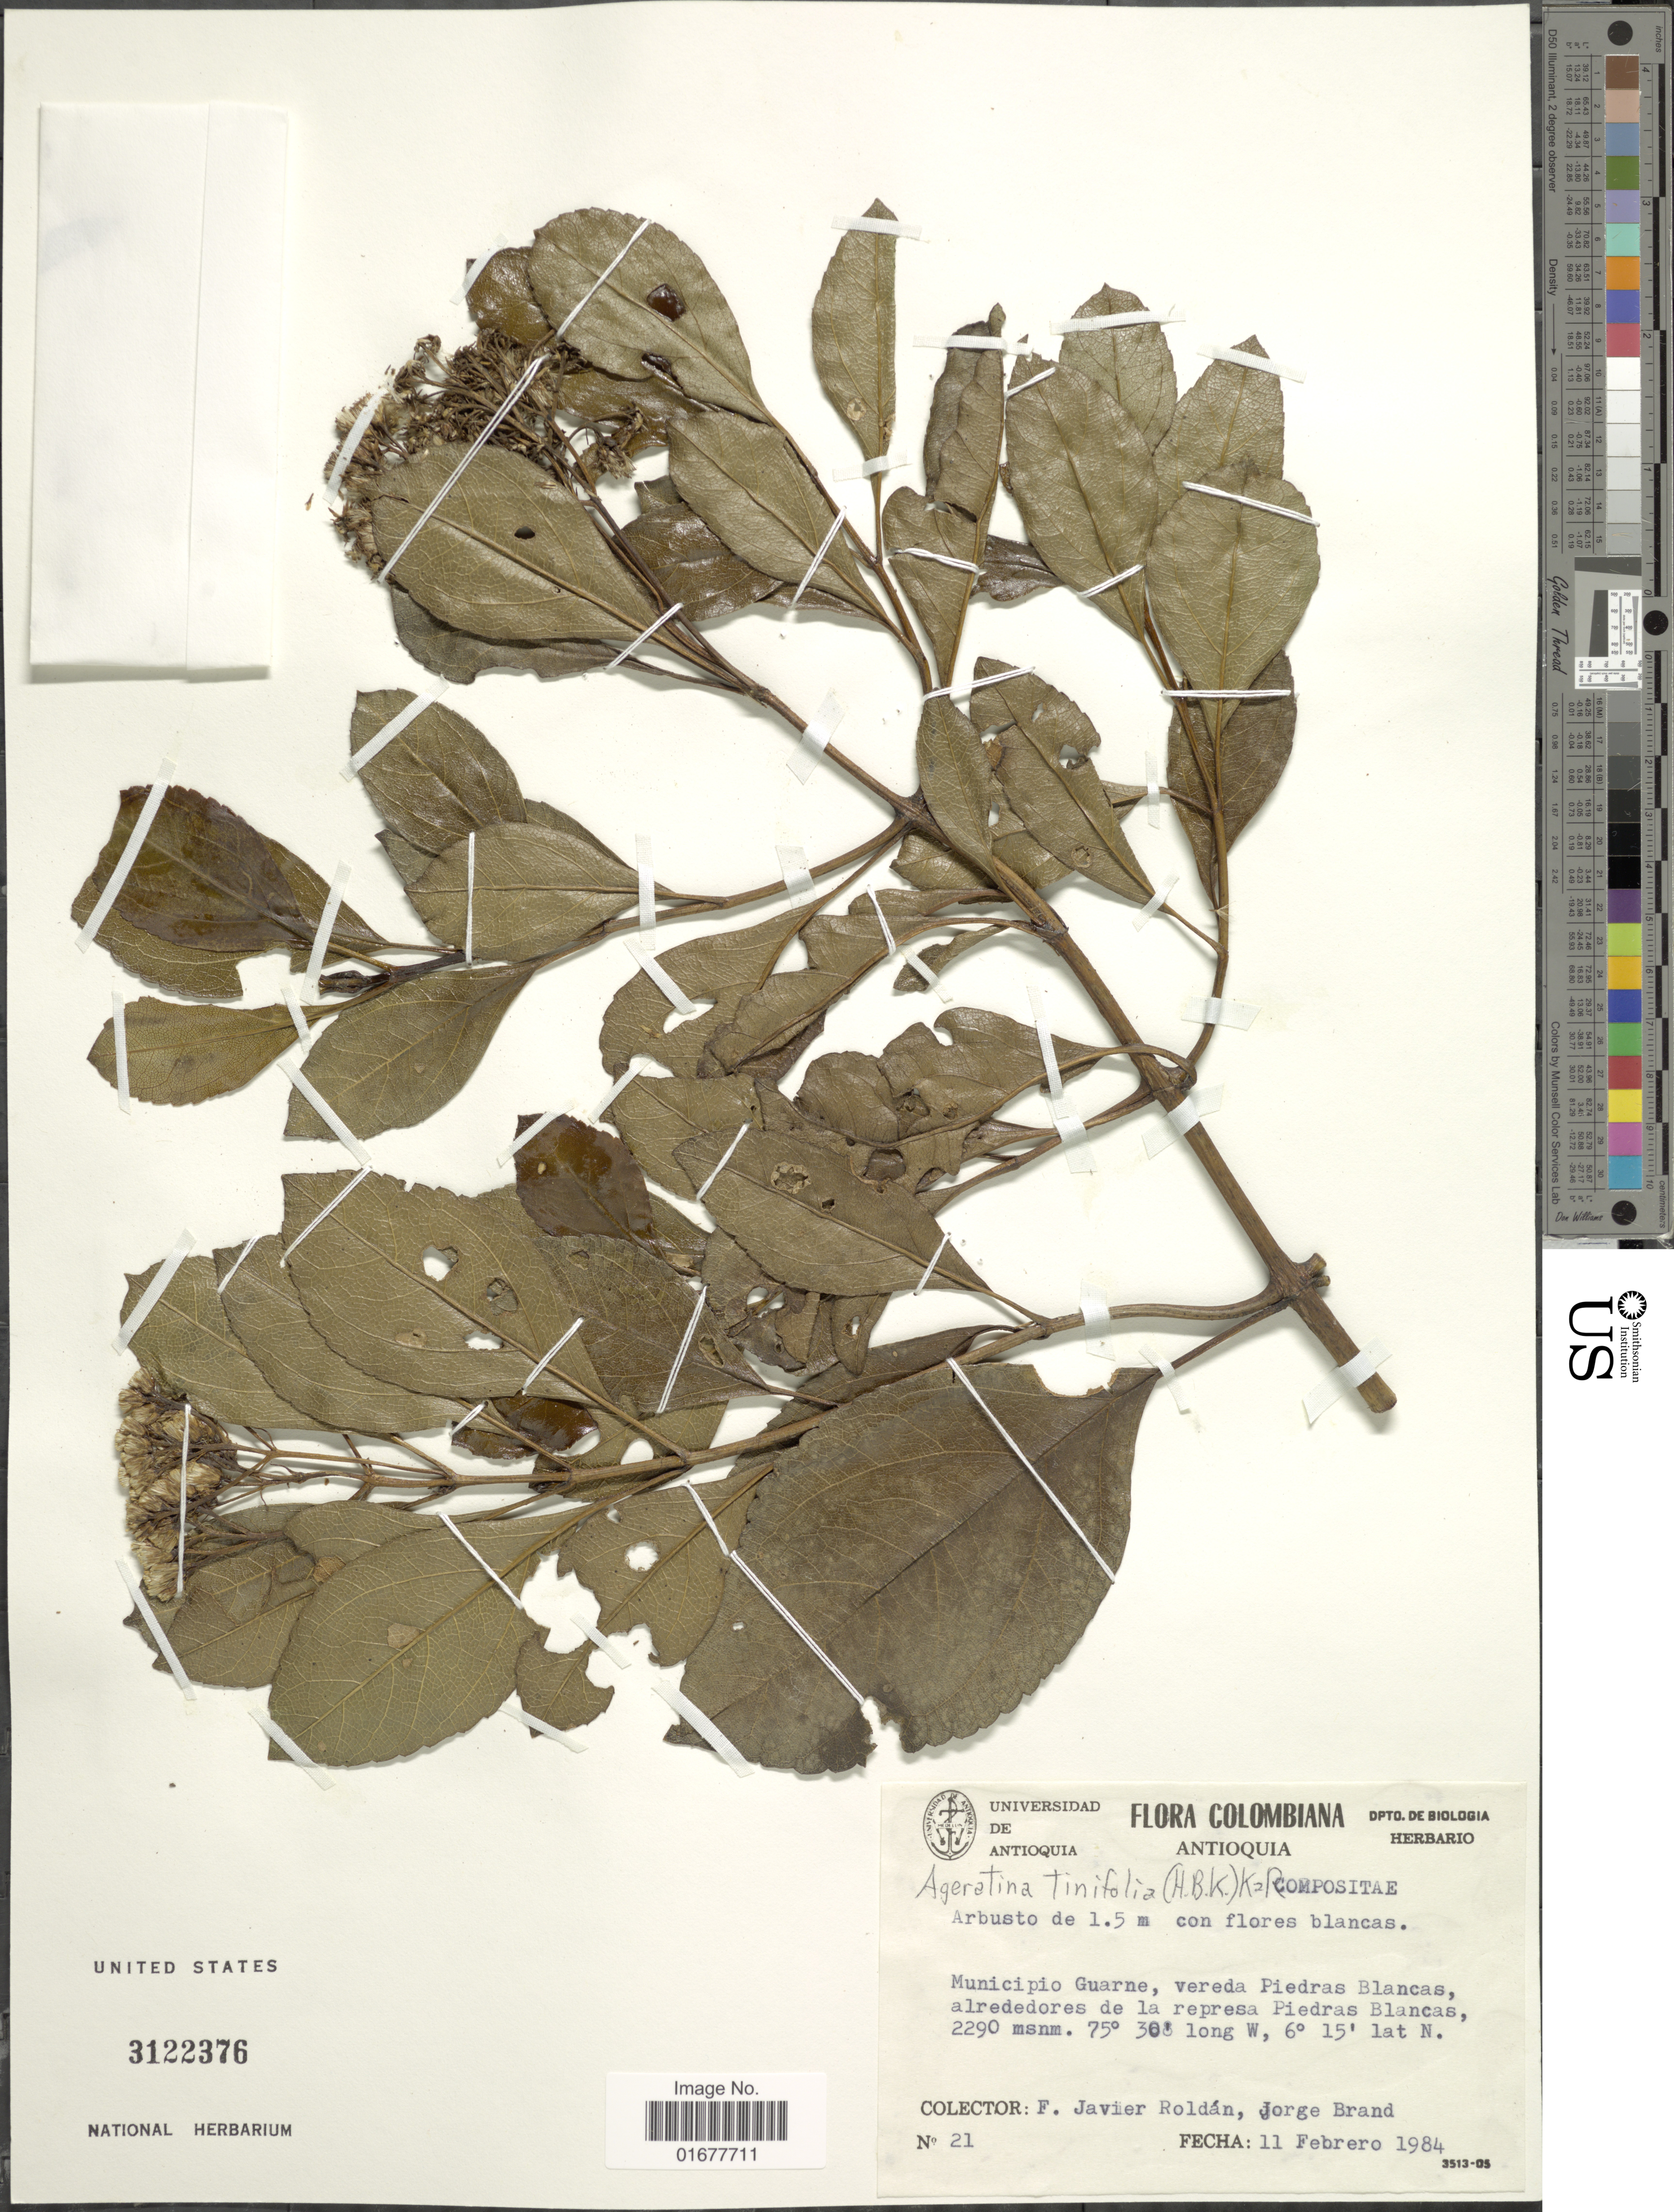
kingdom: Plantae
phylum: Tracheophyta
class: Magnoliopsida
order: Asterales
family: Asteraceae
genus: Ageratina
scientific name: Ageratina tinifolia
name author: (Kunth) R.M. King & H. Rob.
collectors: F. J. Roldán & J. Brand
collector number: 21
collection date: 1984-02-11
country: Colombia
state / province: Antioquia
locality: Municipio Guarne, vereda Piedras Blancas, alrededores de la represa Piedras Blancas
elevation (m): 2290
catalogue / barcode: US 3122376